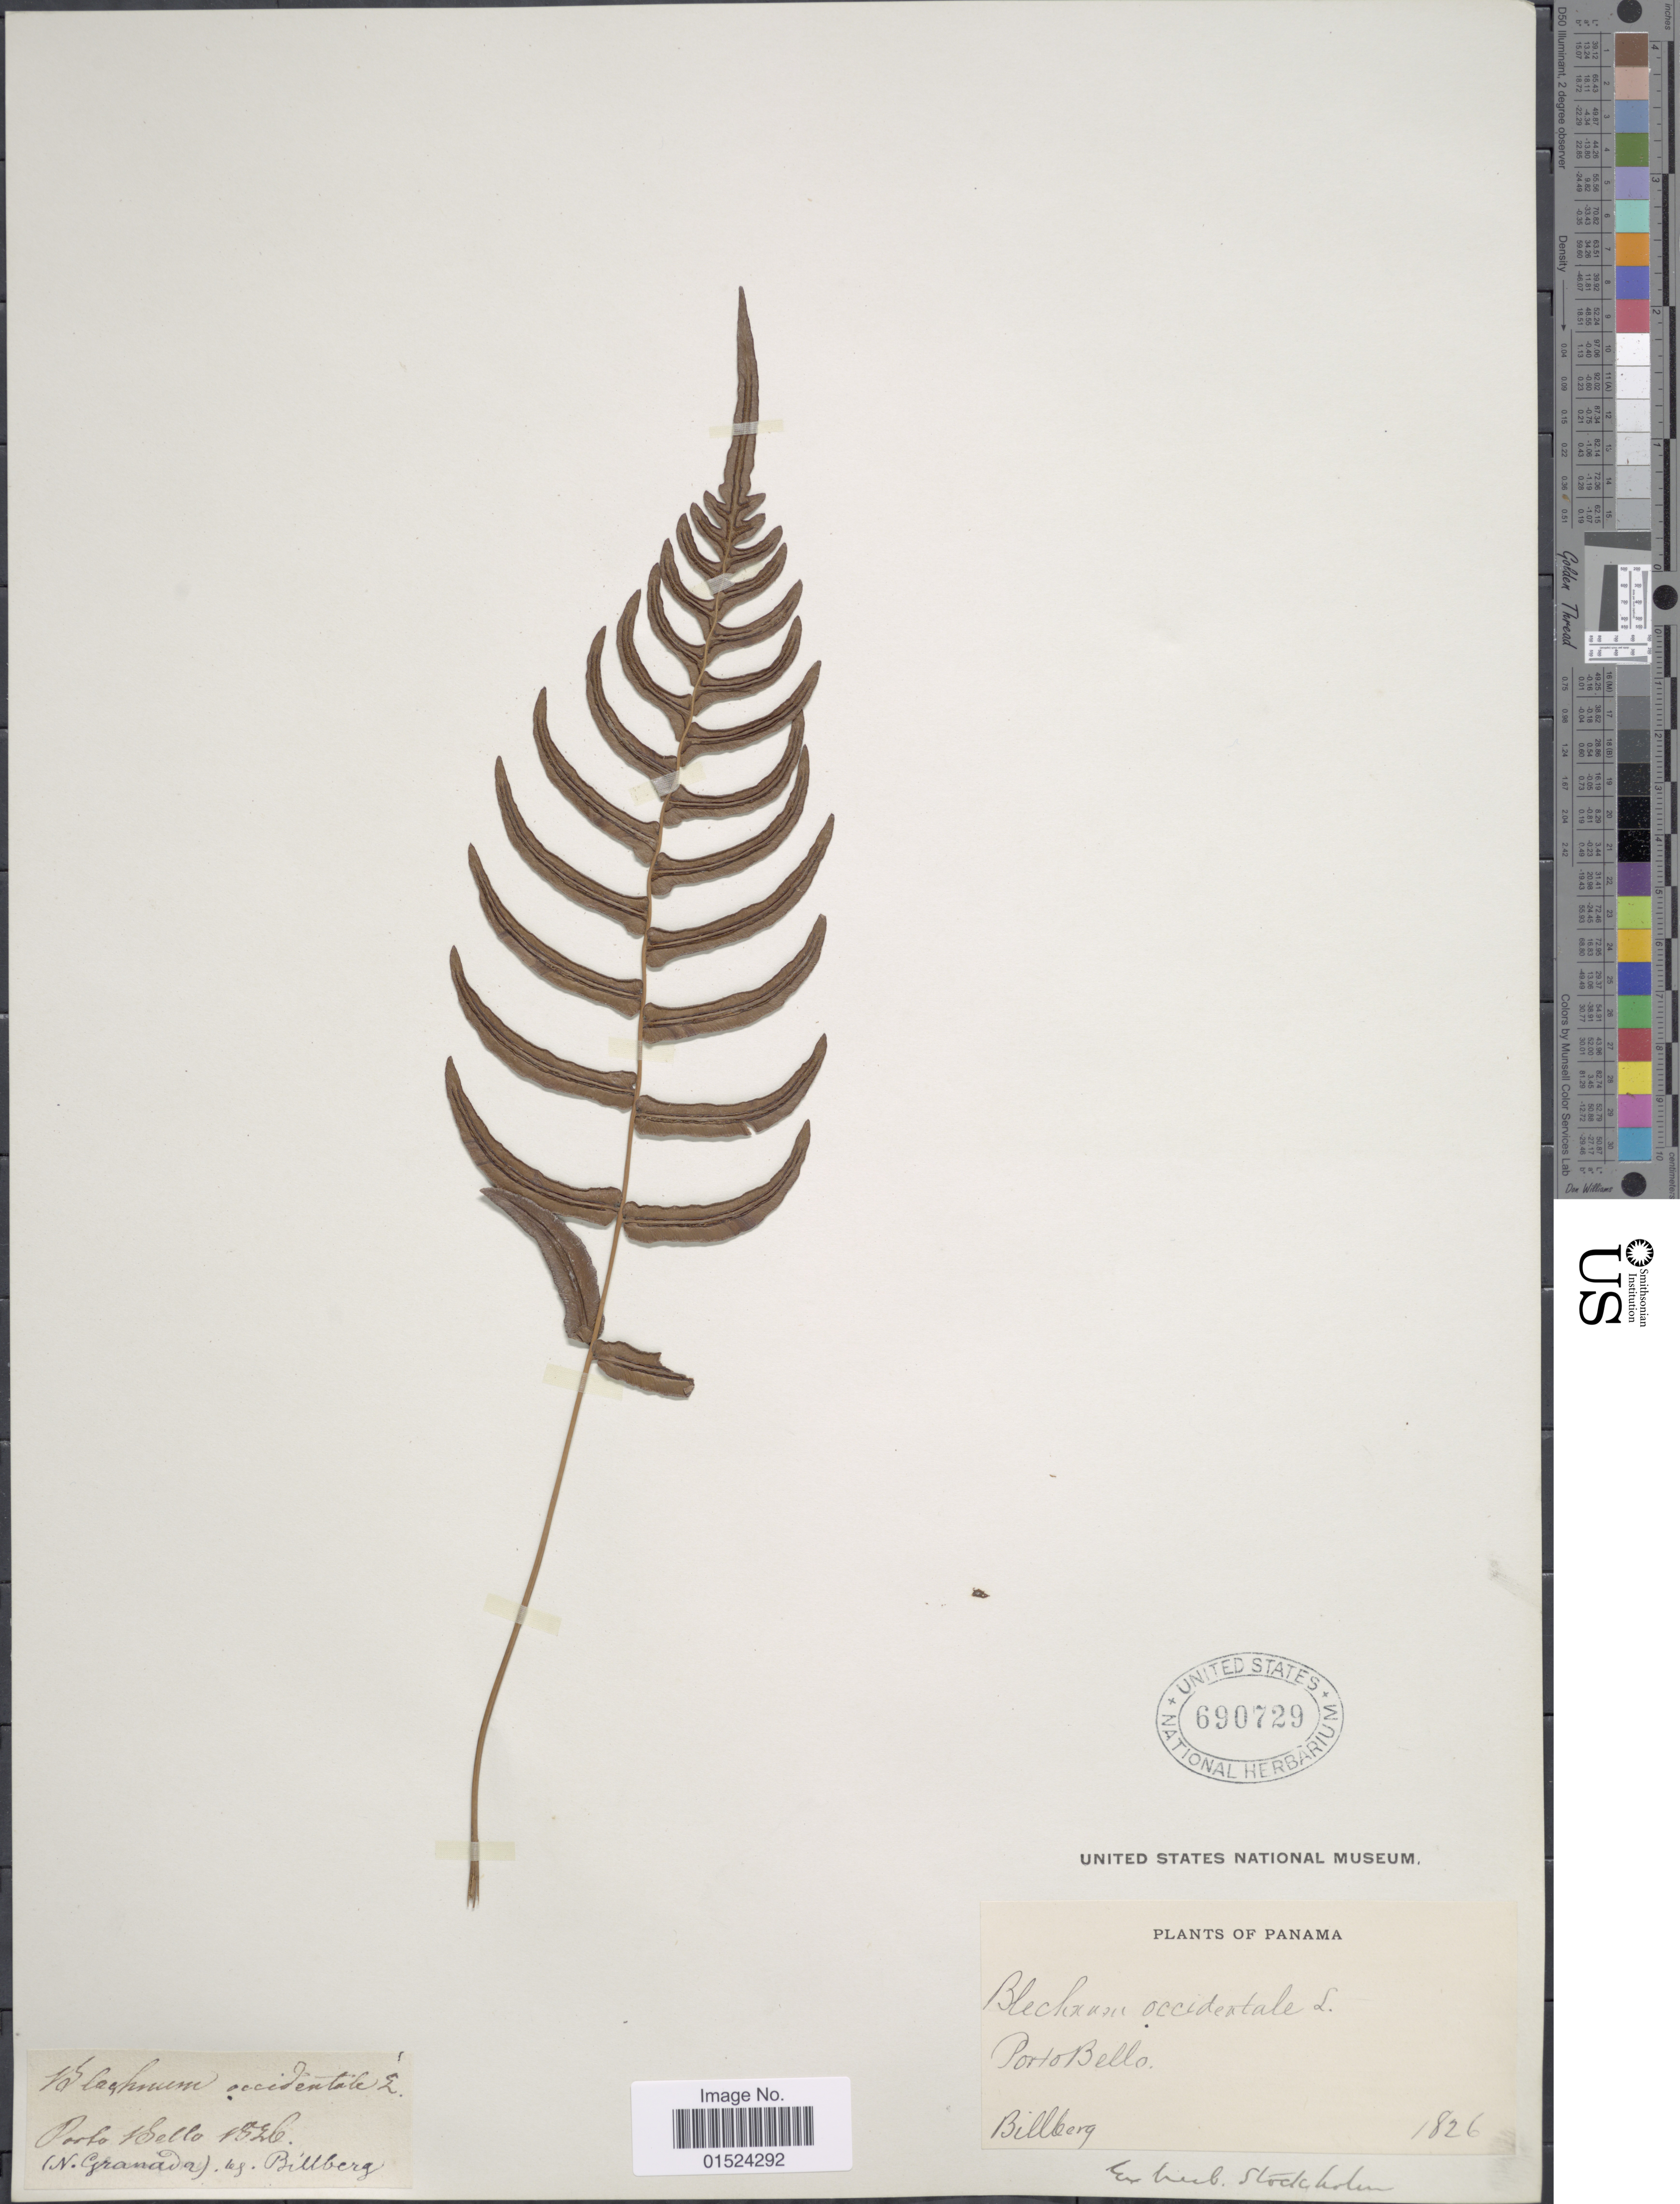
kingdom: Plantae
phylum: Tracheophyta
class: Polypodiopsida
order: Polypodiales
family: Blechnaceae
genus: Blechnum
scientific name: Blechnum occidentale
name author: L.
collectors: J. I. Billberg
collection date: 1826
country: Panama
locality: Porto Bello, (N. Granada)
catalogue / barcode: US 690729